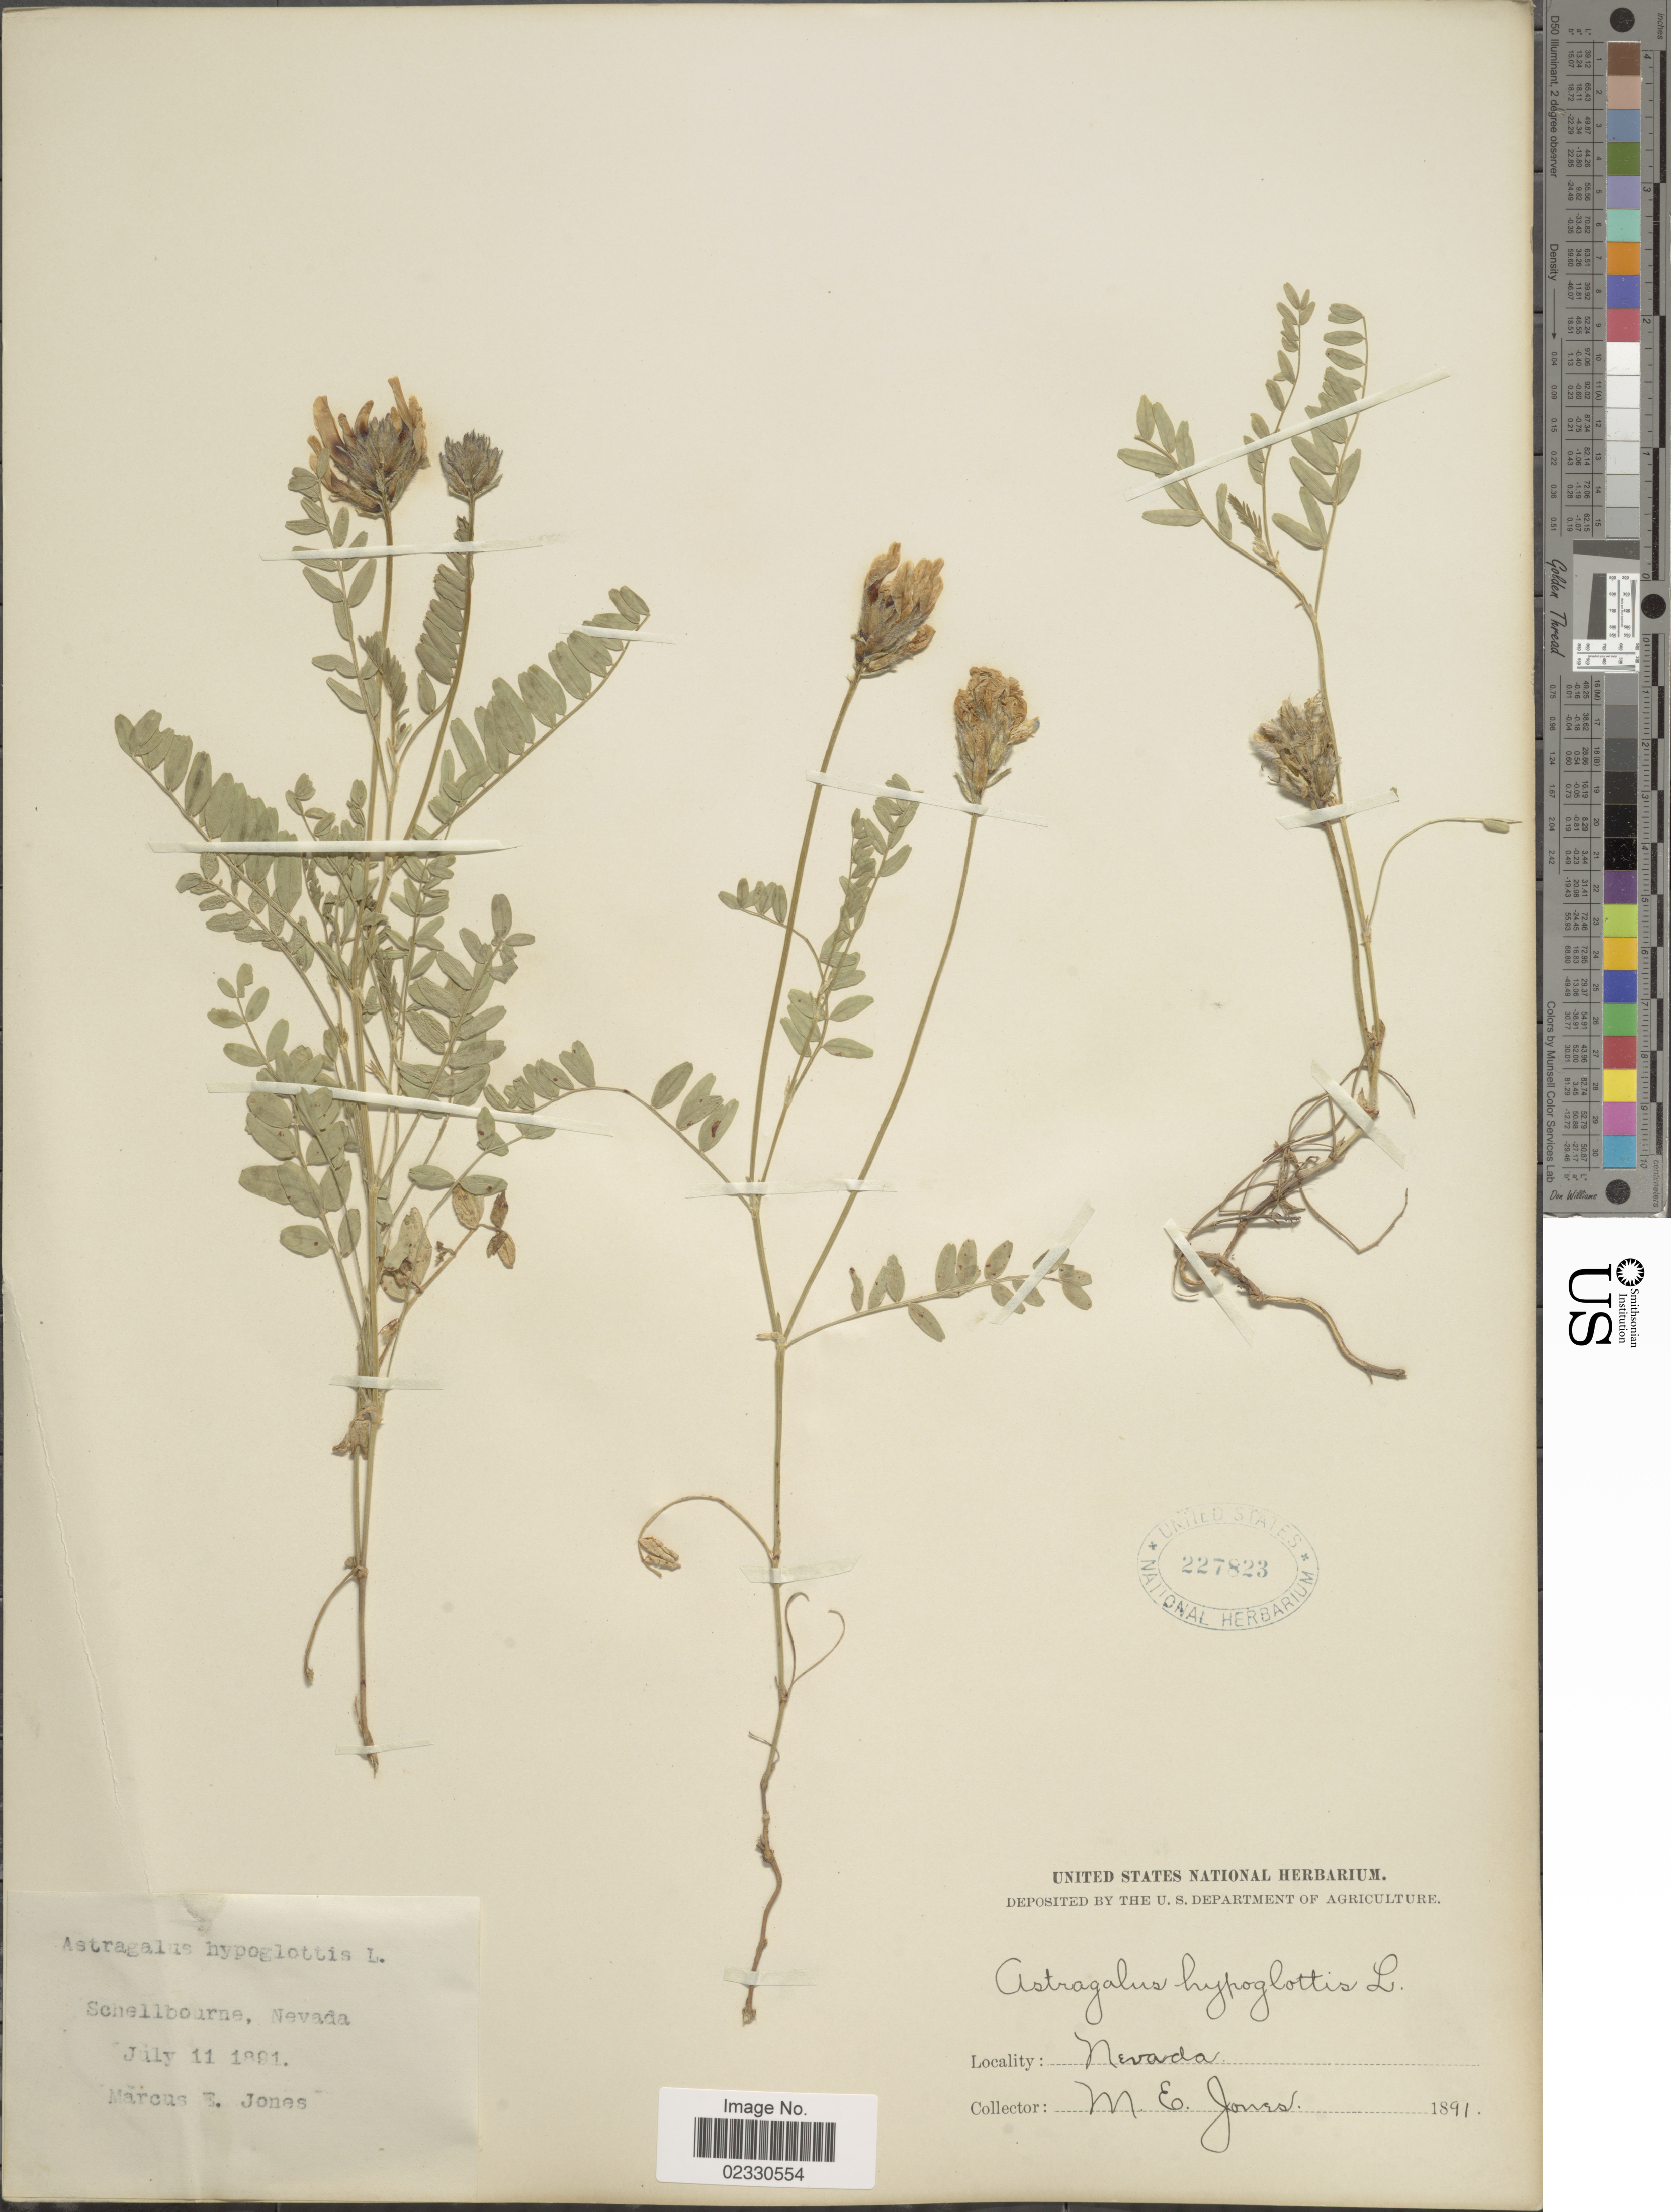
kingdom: Plantae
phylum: Tracheophyta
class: Magnoliopsida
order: Fabales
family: Fabaceae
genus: Astragalus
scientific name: Astragalus dasyglottis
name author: DC.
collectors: M. E. Jones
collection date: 1891-07-11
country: United States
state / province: Nevada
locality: Schellbourne, Nevada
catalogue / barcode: US 227823